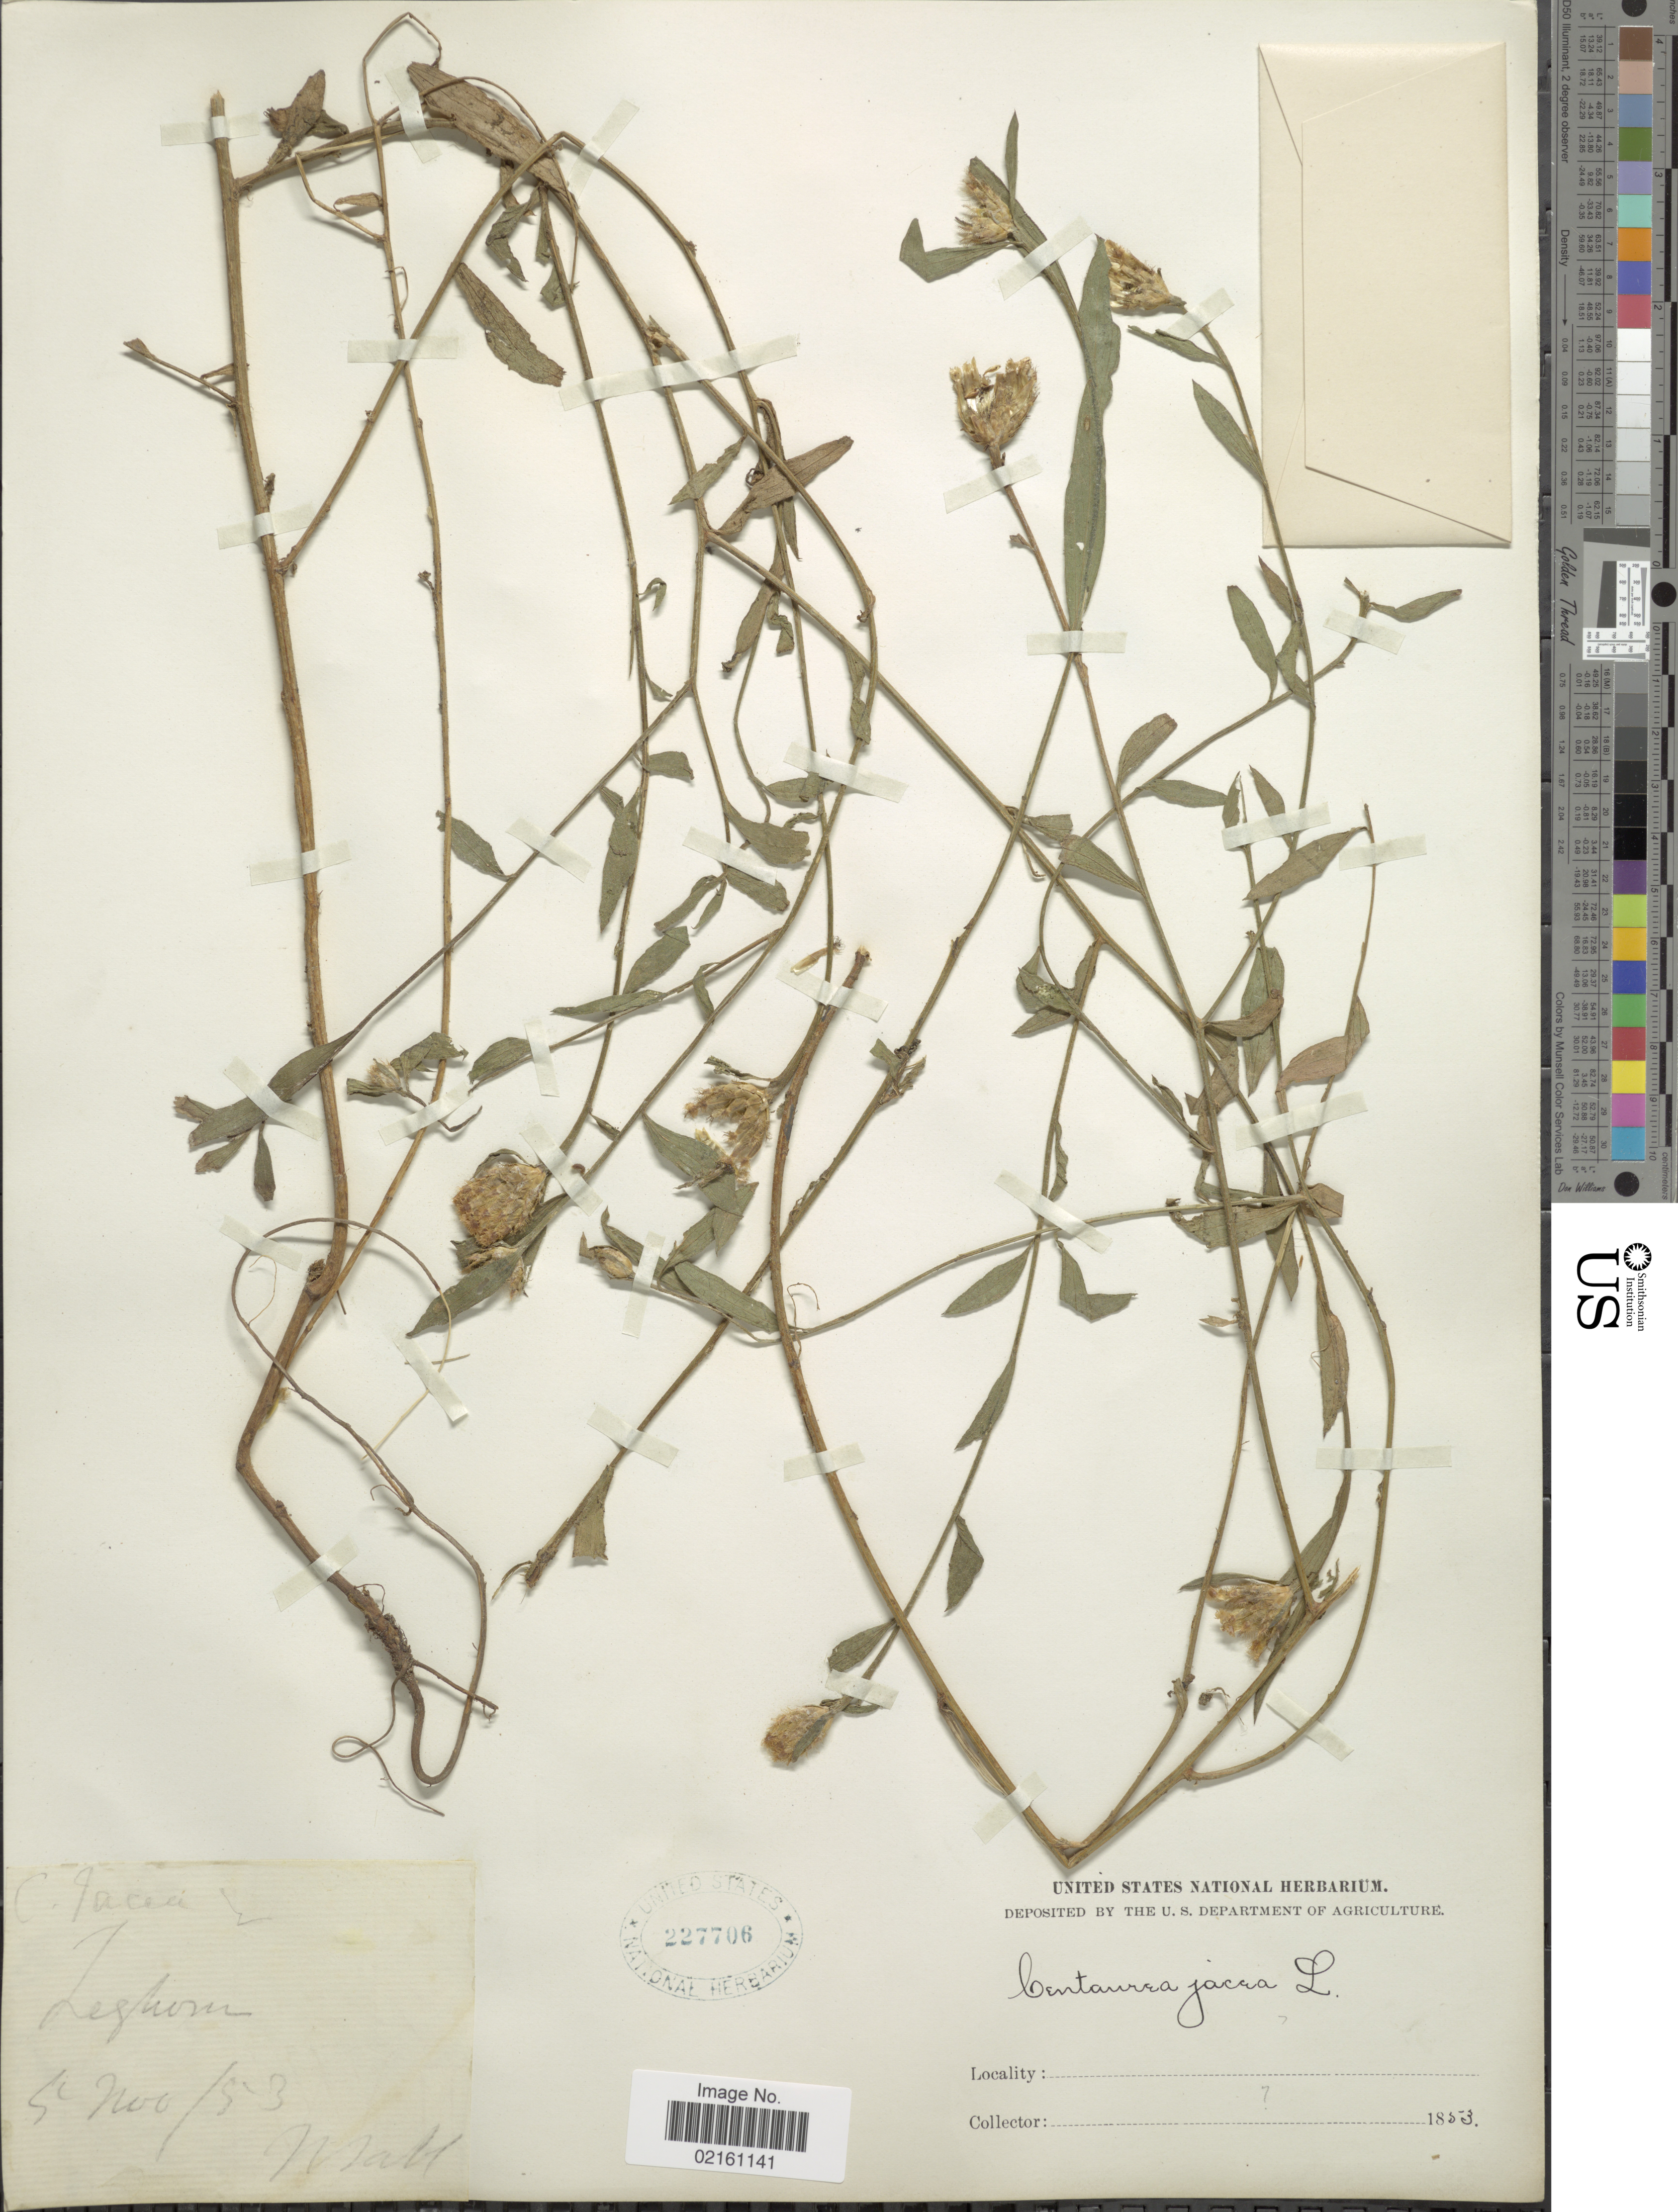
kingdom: Plantae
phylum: Tracheophyta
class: Magnoliopsida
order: Asterales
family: Asteraceae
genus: Centaurea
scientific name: Centaurea jacea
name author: L.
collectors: Mall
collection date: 1853-11-05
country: Italy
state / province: Tuscany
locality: Zedghorn [interpreted]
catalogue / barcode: US 227706